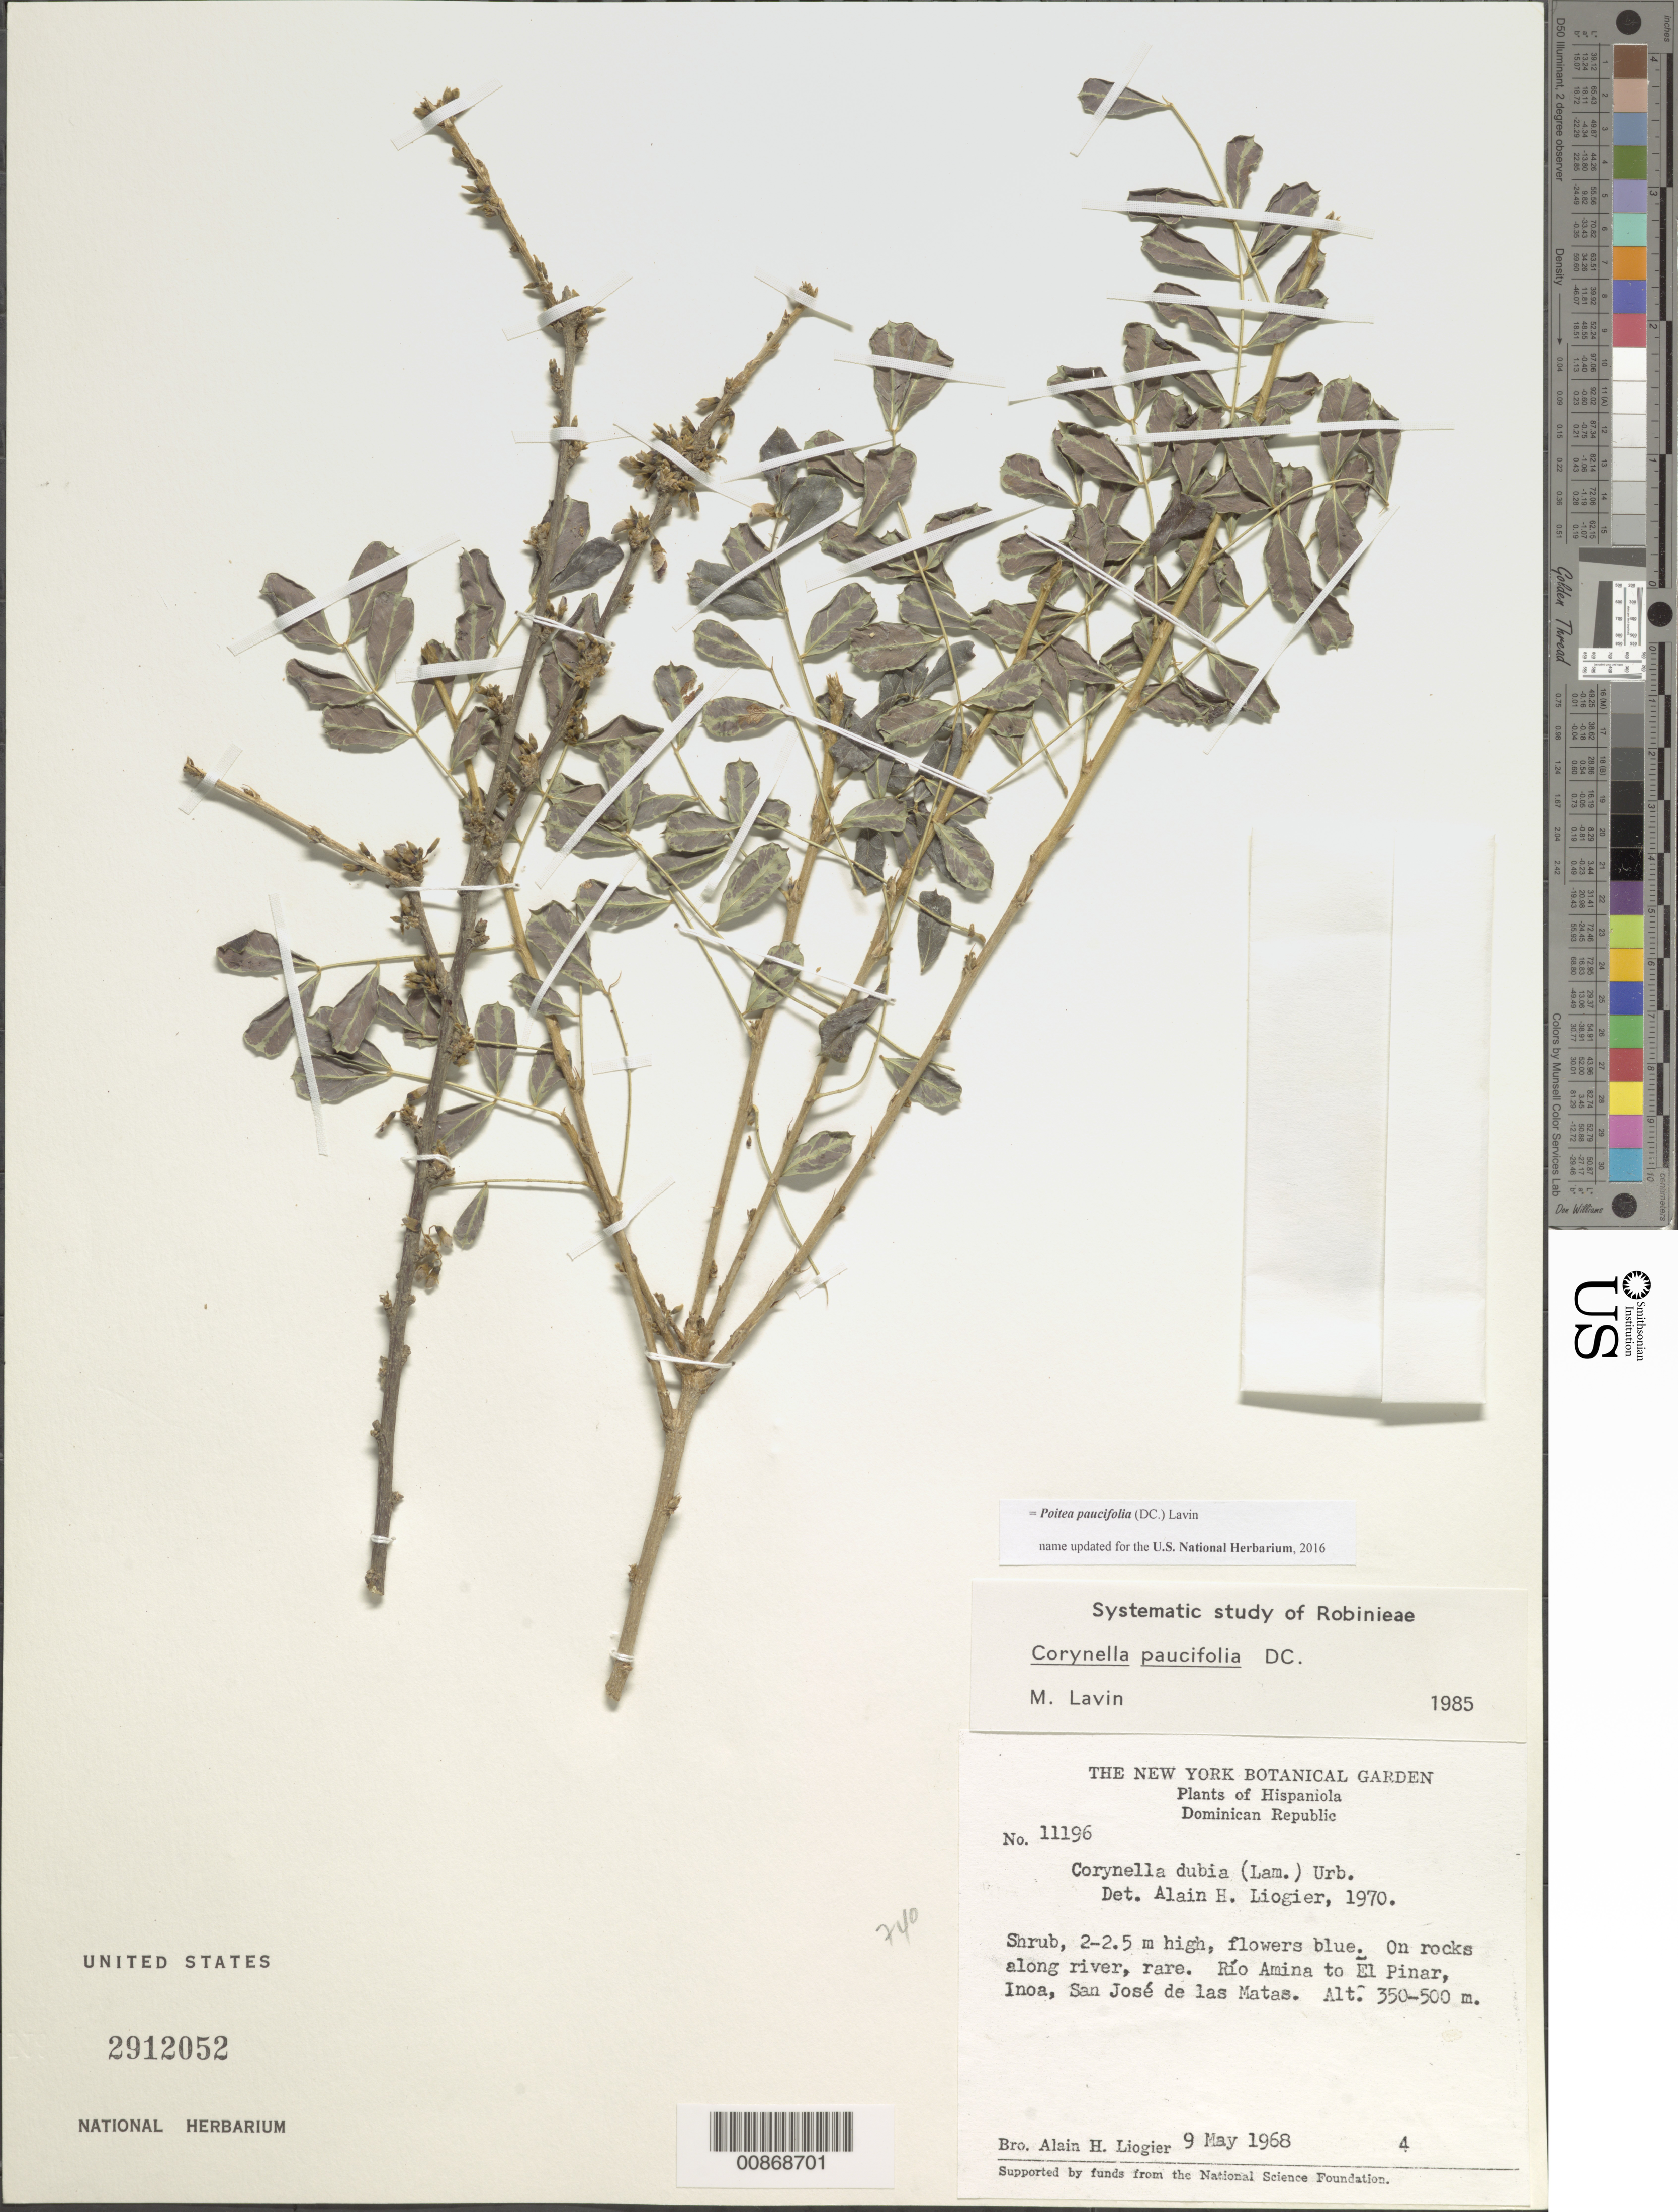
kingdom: Plantae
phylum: Tracheophyta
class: Magnoliopsida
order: Fabales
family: Fabaceae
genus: Poitea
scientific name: Poitea paucifolia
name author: (DC.) Lavin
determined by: Lavin, M.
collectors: A. H. Liogier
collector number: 11196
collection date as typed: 09 May 1968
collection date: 1968-05-09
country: Dominican Republic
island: Hispaniola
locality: Río Amina to El Pinar, Inoa, San José de las Matas.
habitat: On rocks along river.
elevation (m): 350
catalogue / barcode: US 2912052